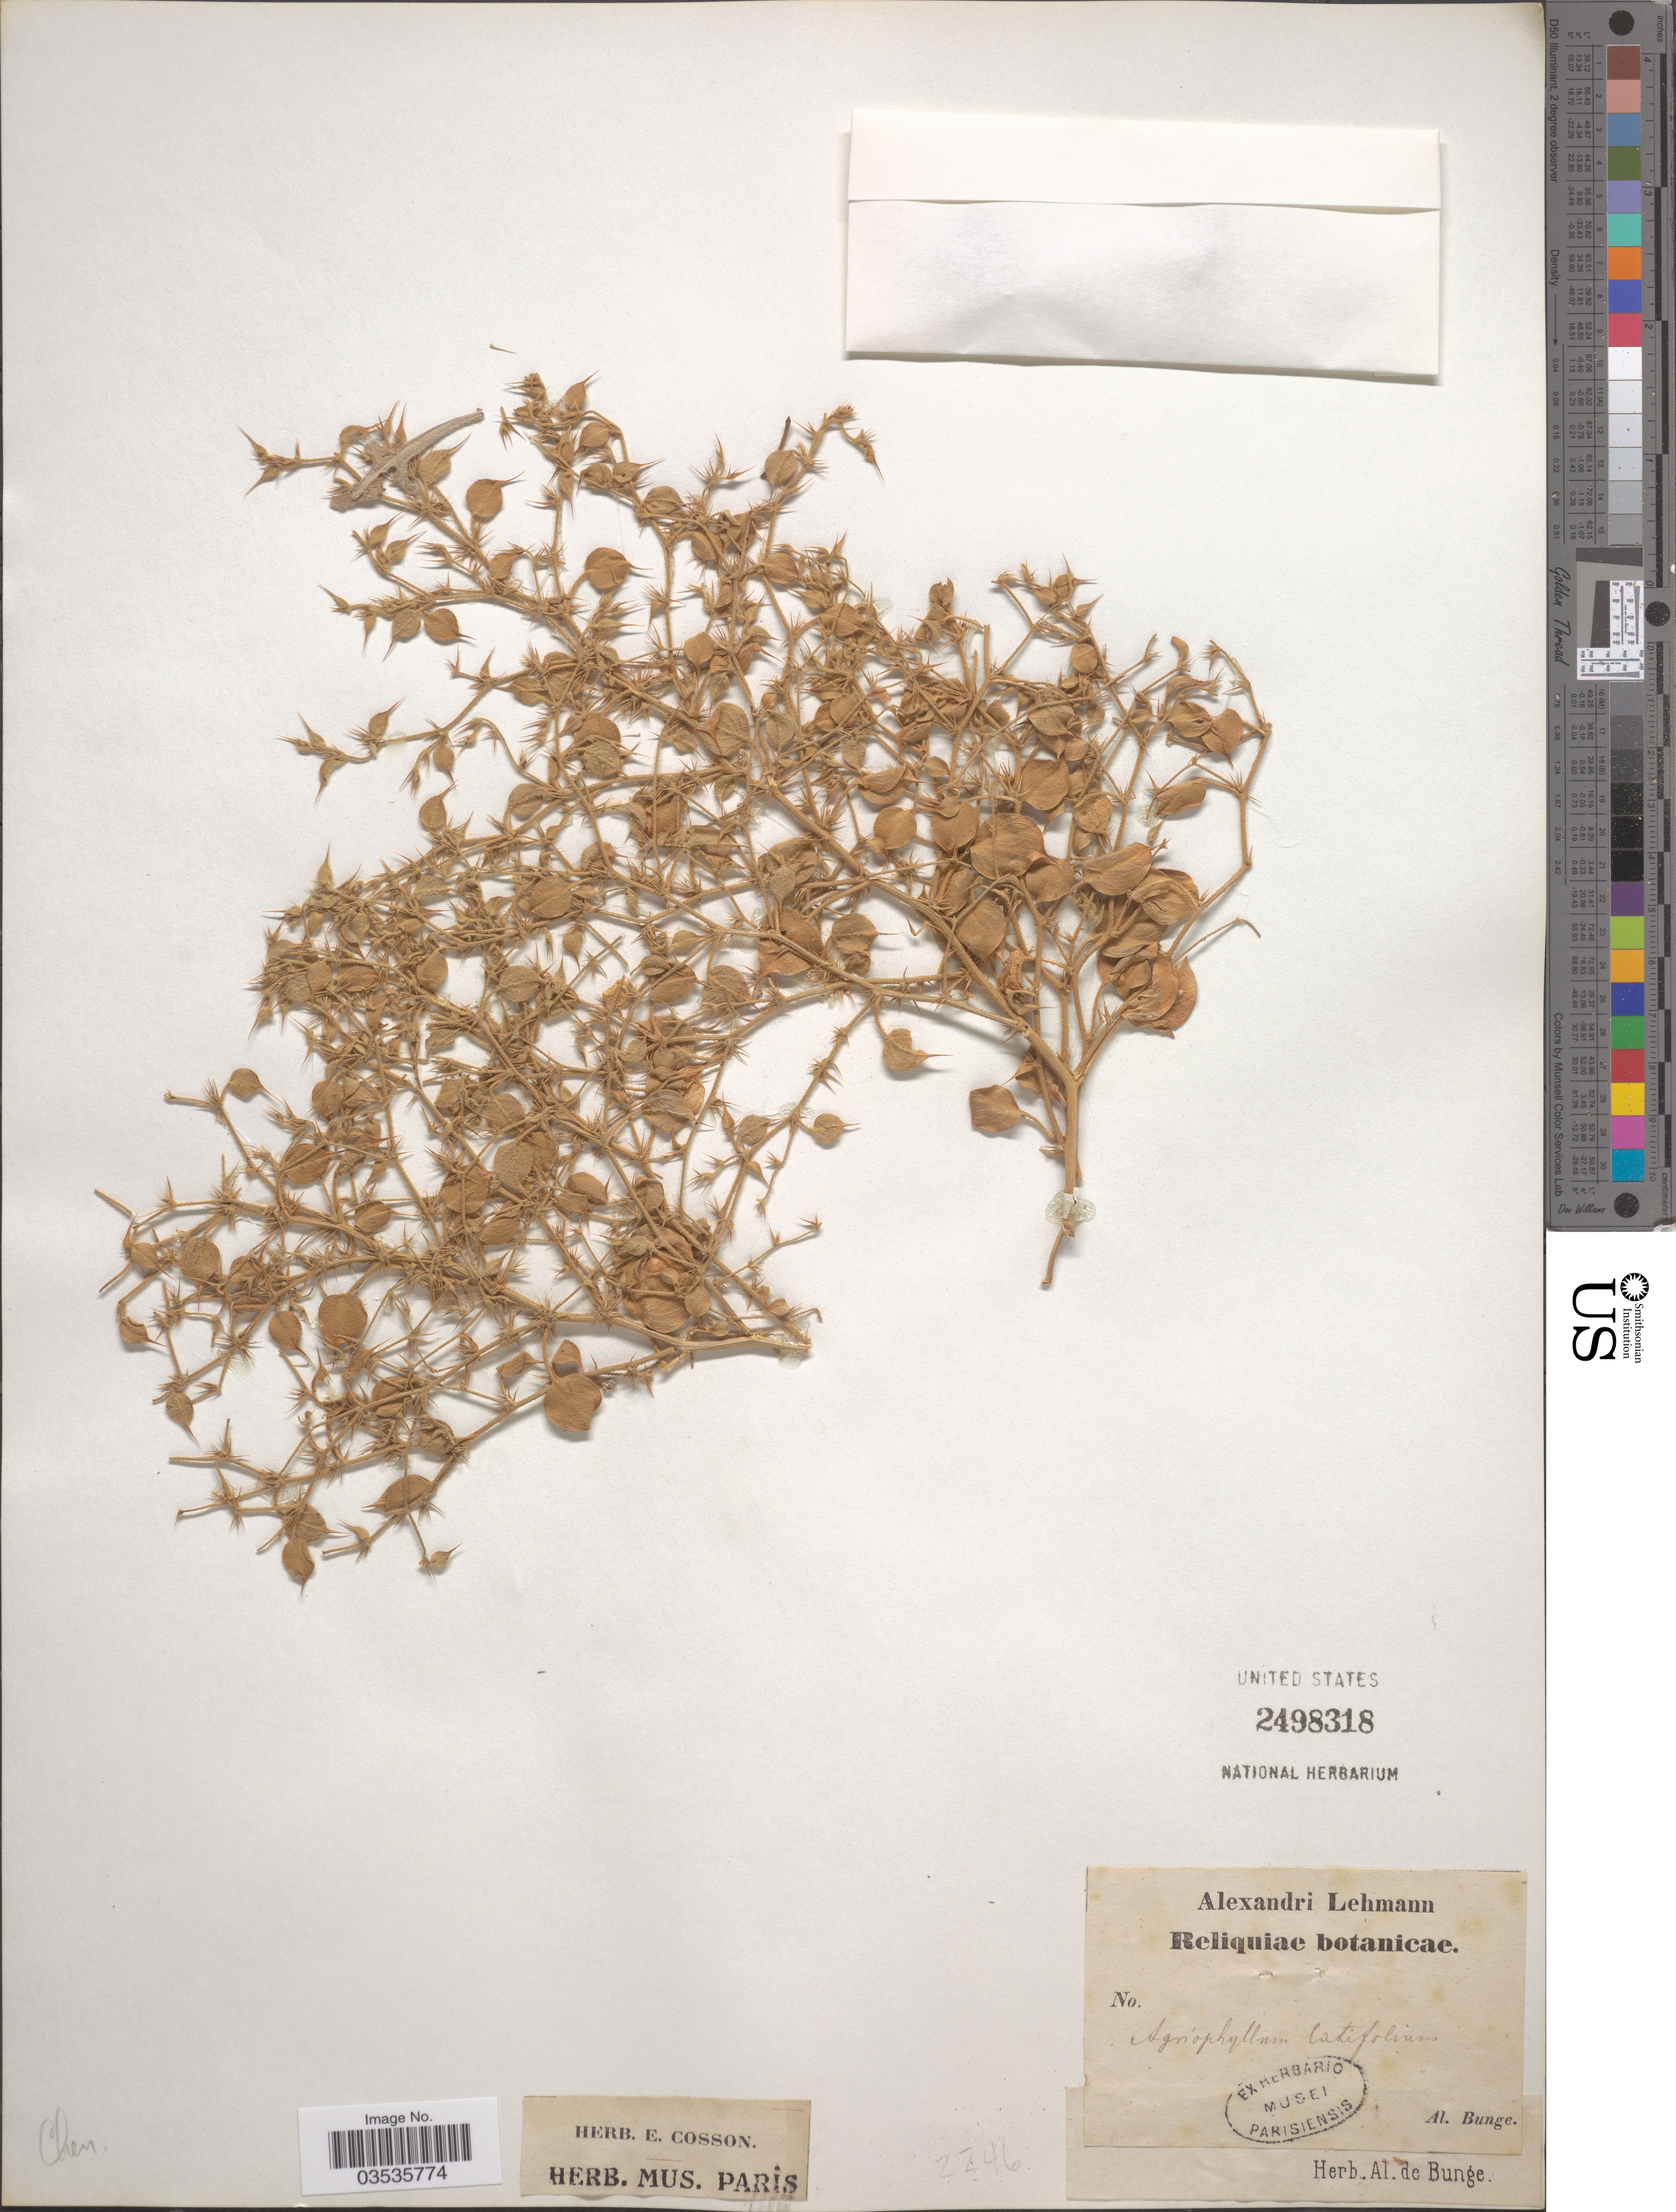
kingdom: Plantae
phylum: Tracheophyta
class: Magnoliopsida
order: Caryophyllales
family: Amaranthaceae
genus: Agriophyllum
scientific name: Agriophyllum latifolium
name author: Fisch. & C.A. Mey.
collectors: A. Bunge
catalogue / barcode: US 2498318